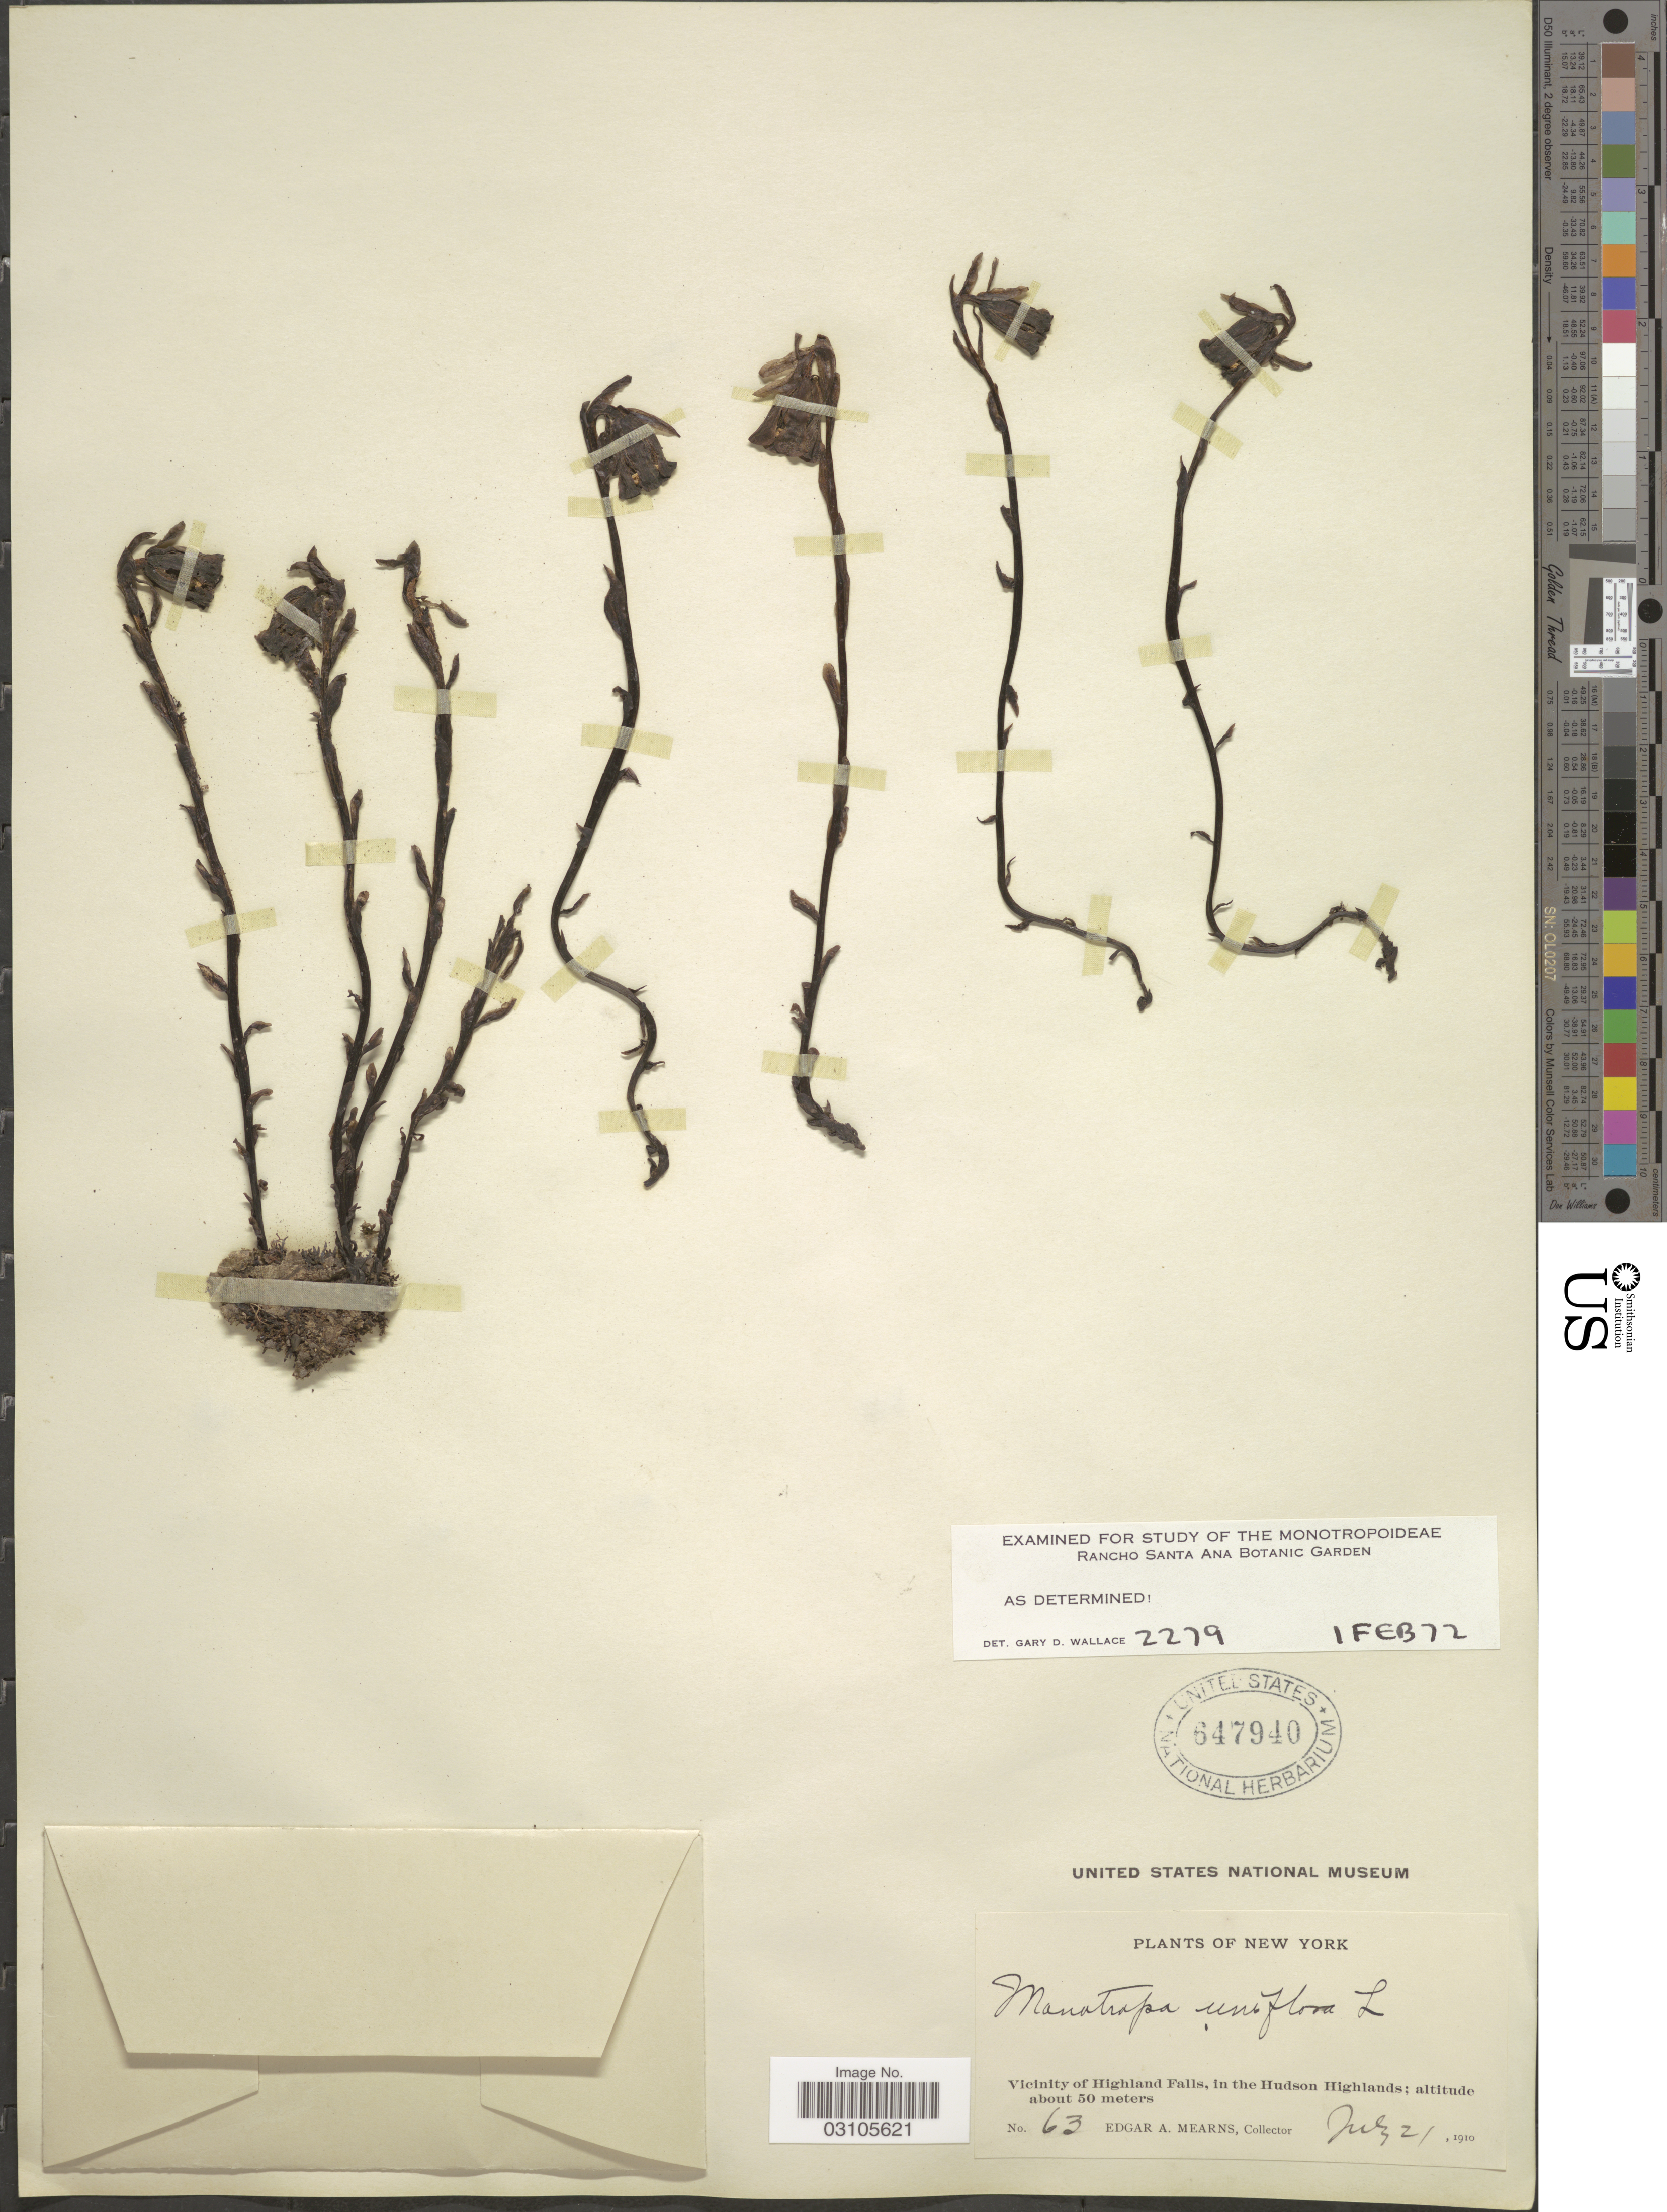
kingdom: Plantae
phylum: Tracheophyta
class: Magnoliopsida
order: Ericales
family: Ericaceae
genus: Monotropa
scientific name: Monotropa uniflora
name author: L.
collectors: E. A. Mearns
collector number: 63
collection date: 1914-07-21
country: United States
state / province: New York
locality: Vicinity of Highland Falls, in the Hudson Highlands.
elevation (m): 50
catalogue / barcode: US 647940